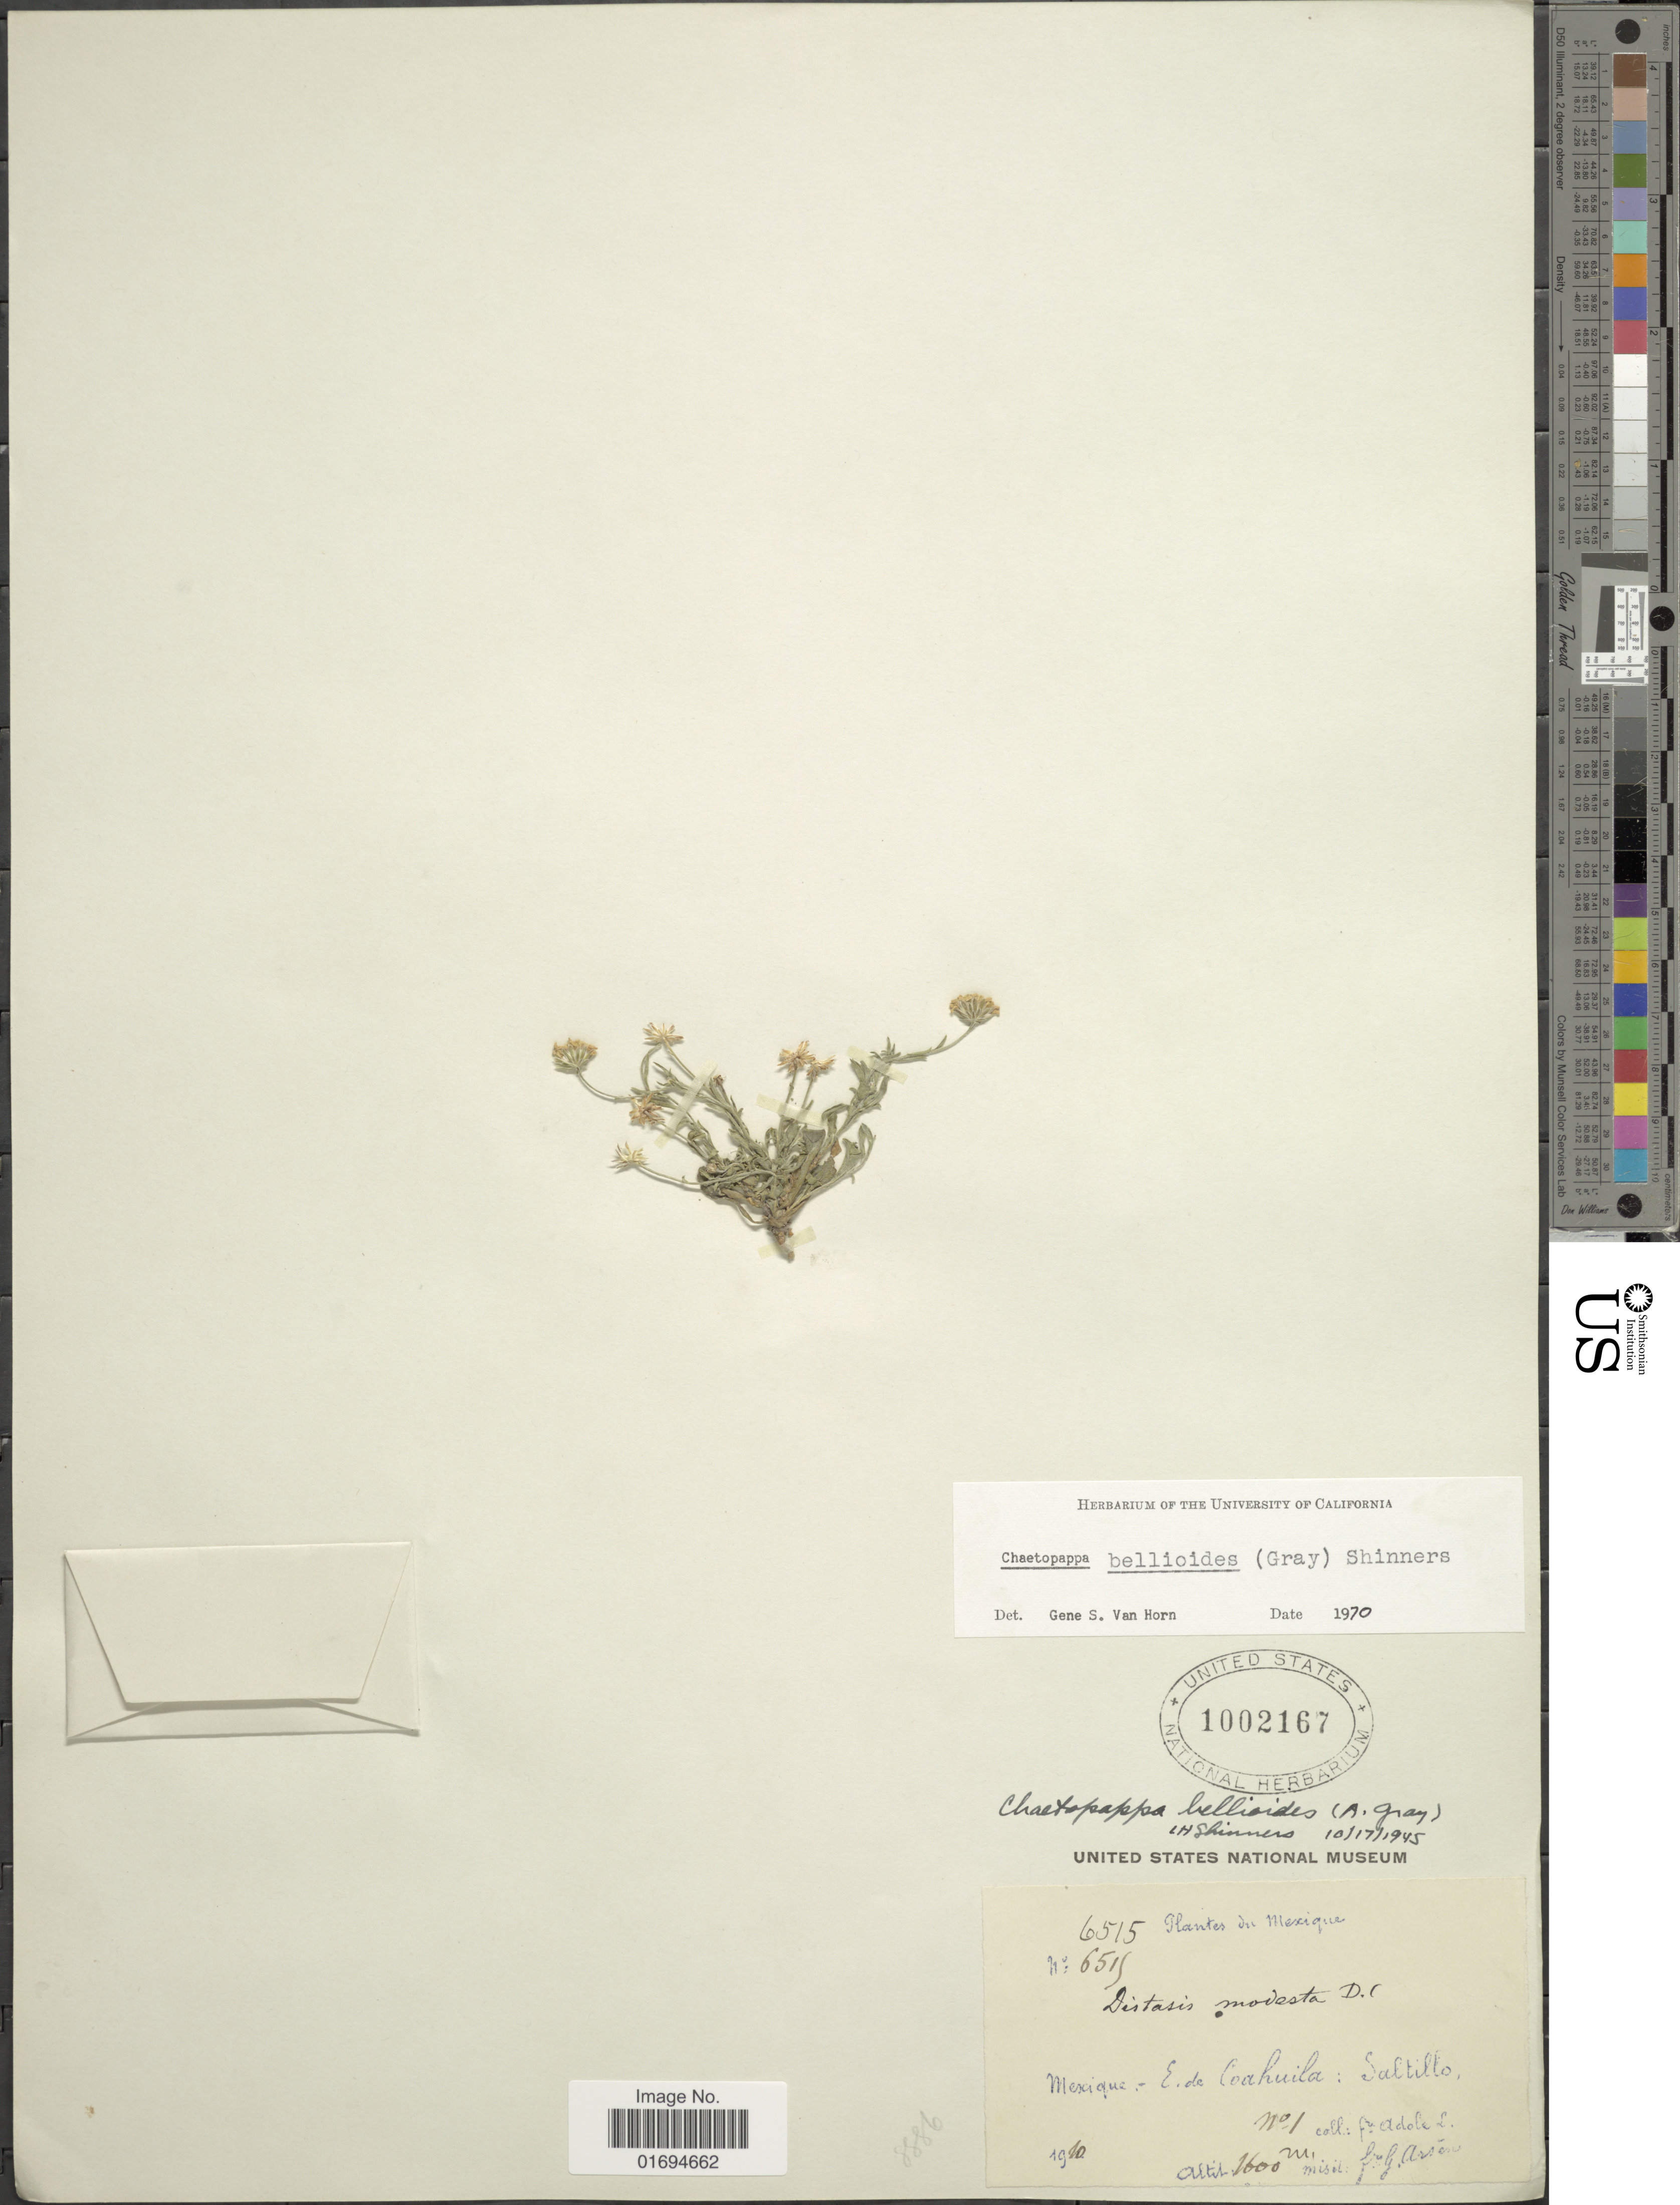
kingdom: Plantae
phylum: Tracheophyta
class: Magnoliopsida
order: Asterales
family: Asteraceae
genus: Chaetopappa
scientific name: Chaetopappa bellioides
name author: (A. Gray) Shinners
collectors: Bro. G. Arsène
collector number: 6515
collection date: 1910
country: Mexico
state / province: Coahuila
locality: Mexique, E. de Coahuila, Saltillo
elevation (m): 1600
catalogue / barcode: US 1002167